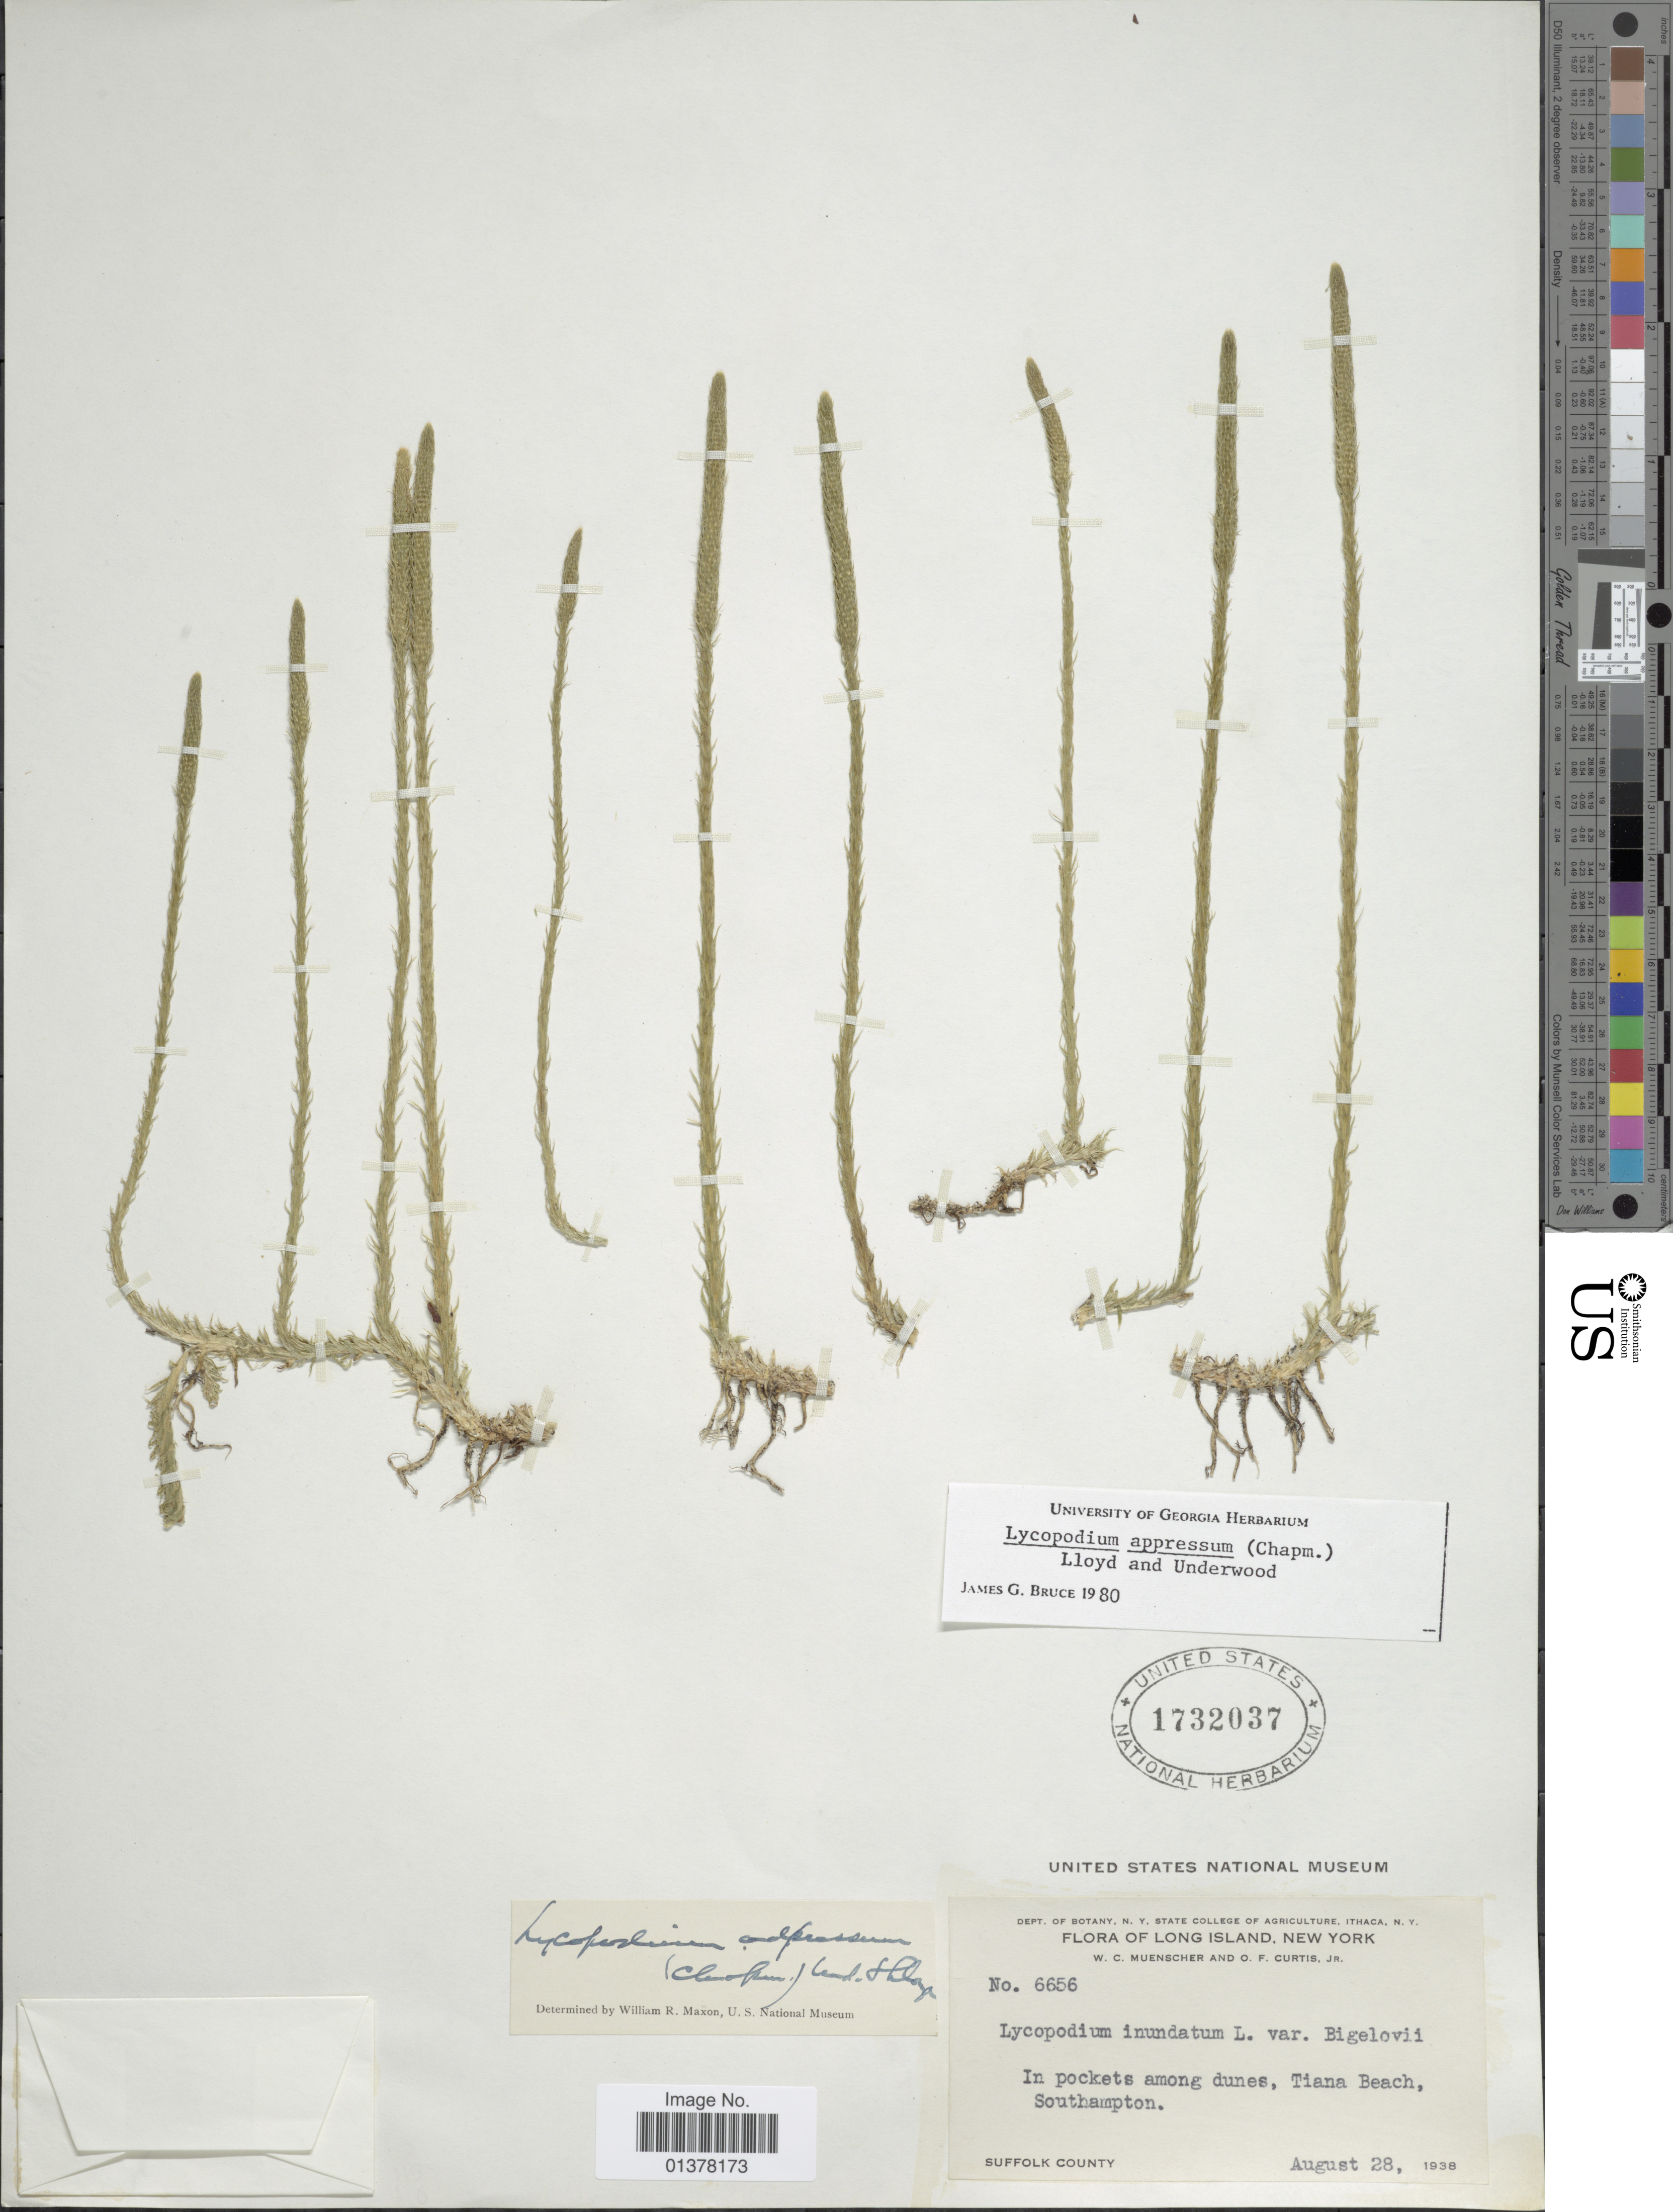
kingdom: Plantae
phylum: Tracheophyta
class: Lycopodiopsida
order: Lycopodiales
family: Lycopodiaceae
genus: Lycopodiella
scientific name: Lycopodiella appressa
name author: (Chapm.) Cranfill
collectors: W. Muenscher & O. Curtis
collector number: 6656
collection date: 1938-08-28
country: United States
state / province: New York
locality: Long Island, In pockets among dunes, Tiana Beach, Southampton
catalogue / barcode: US 1732037